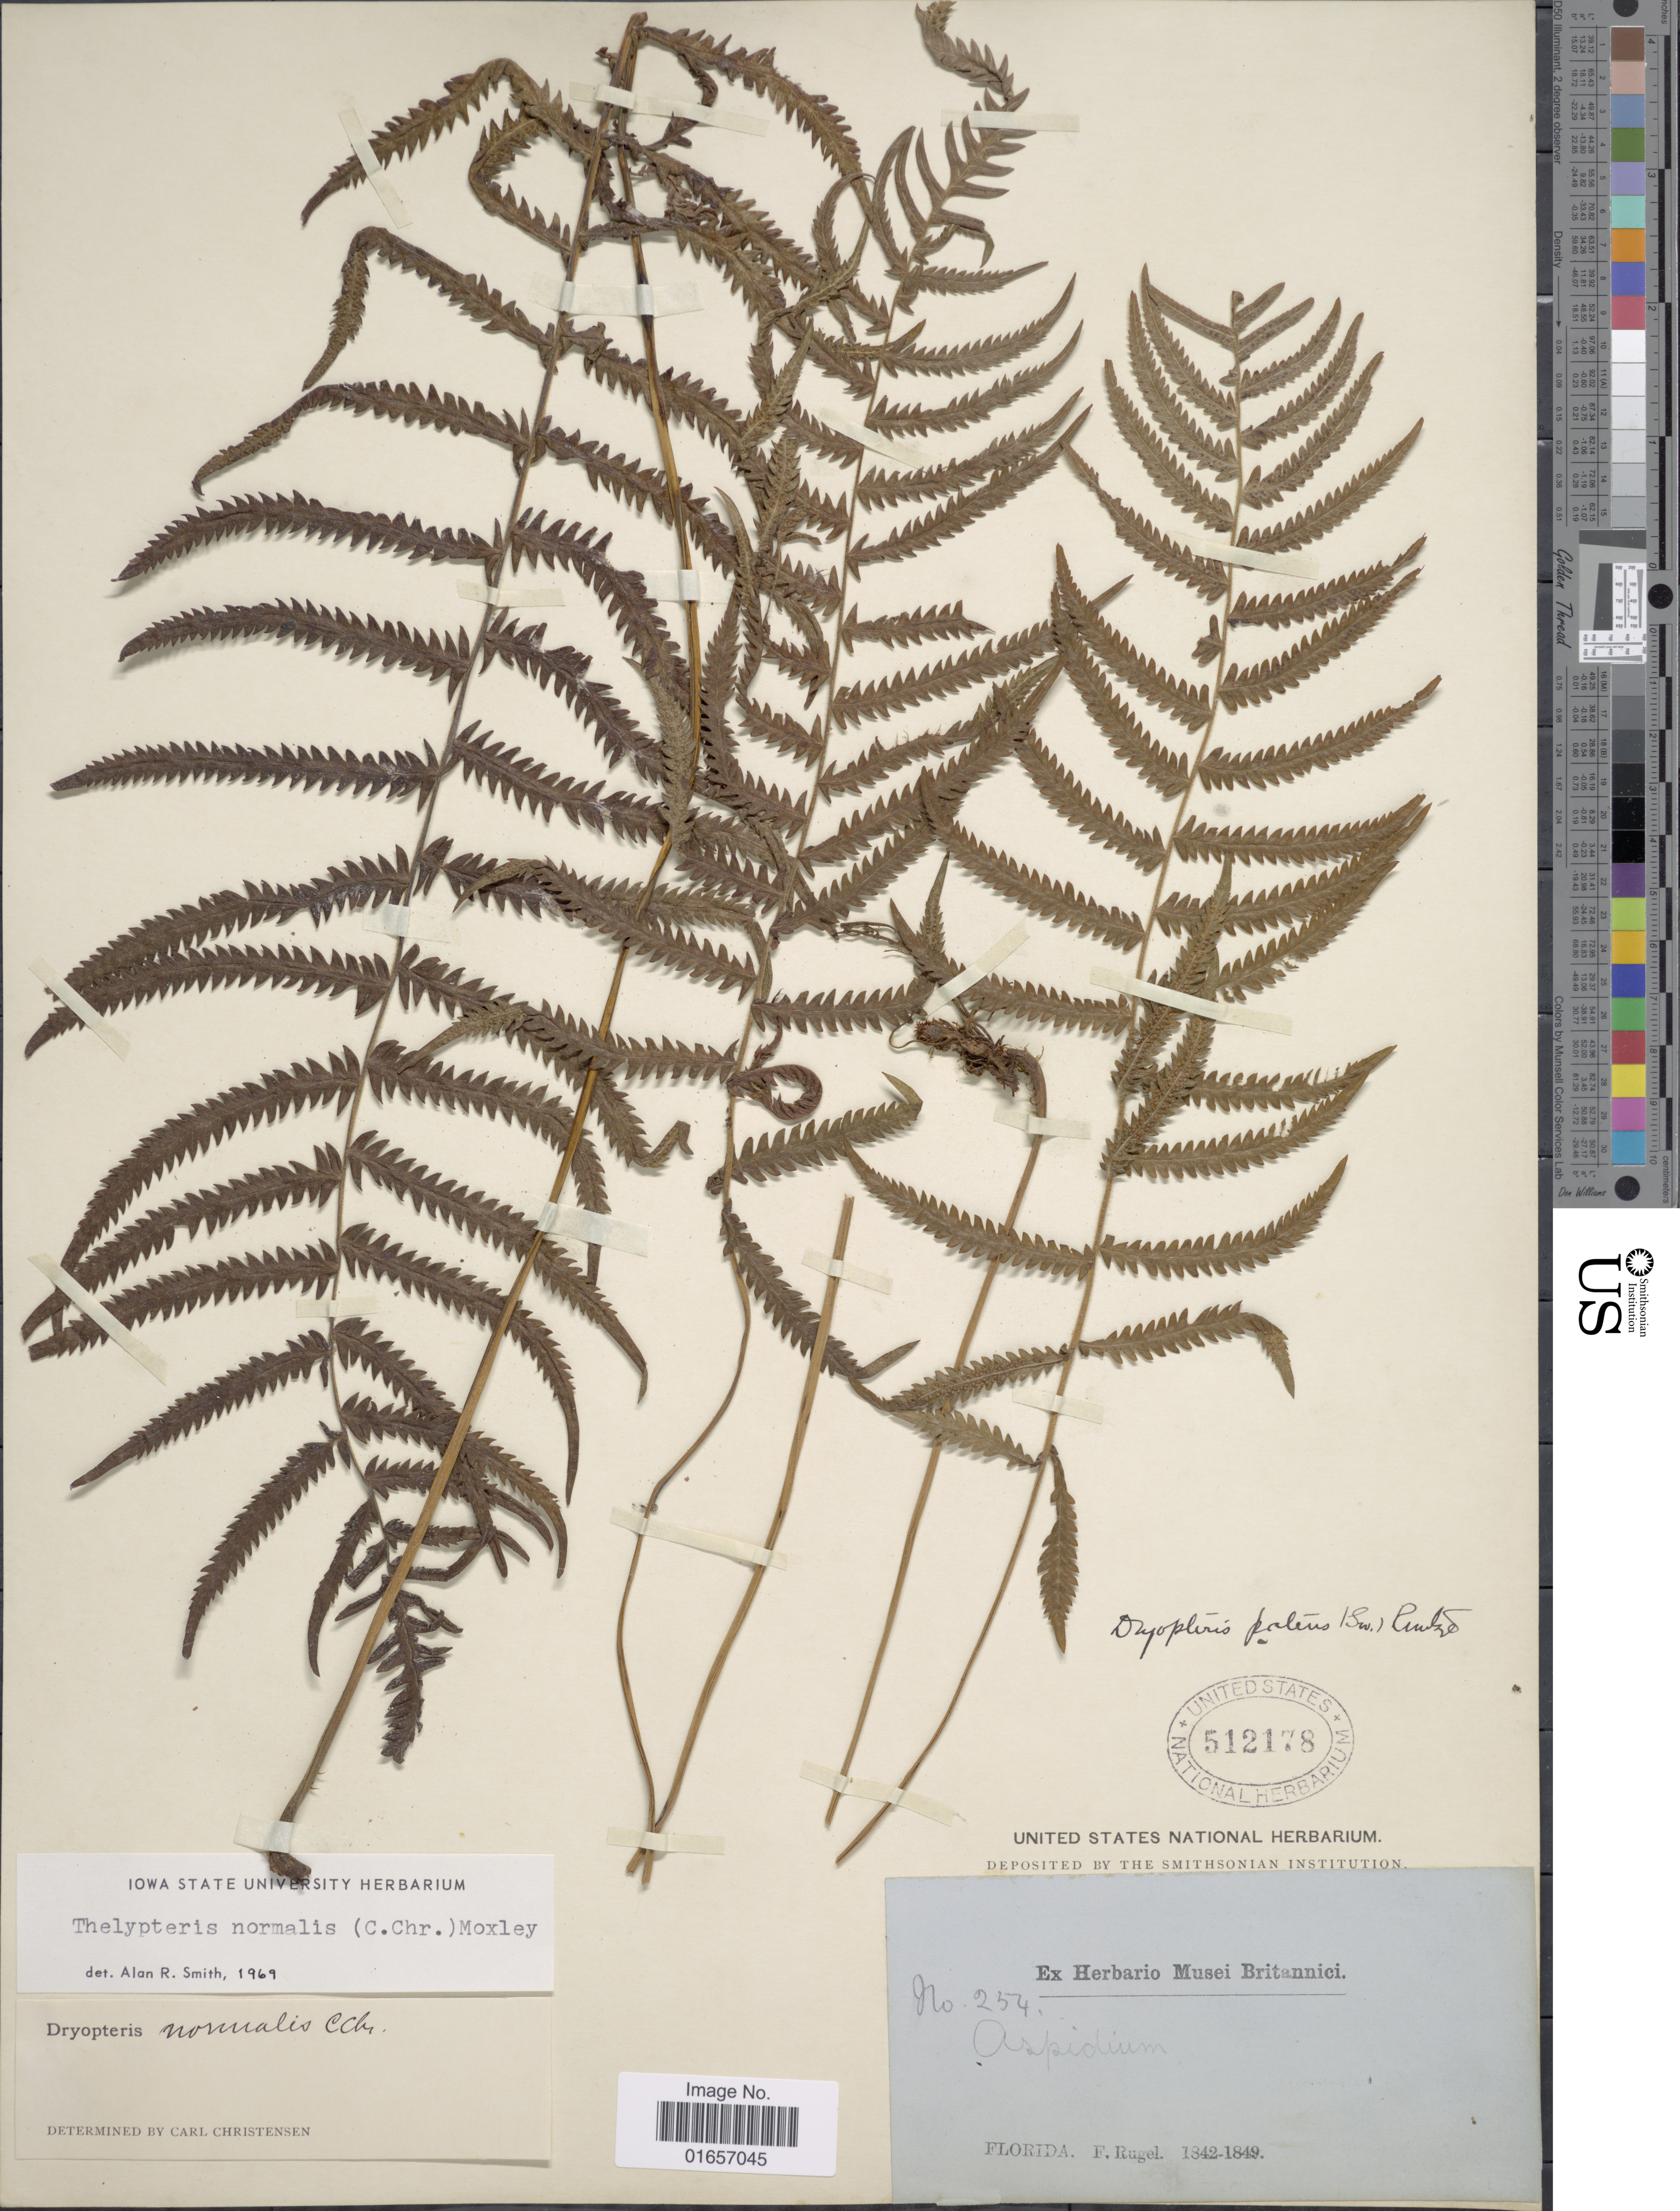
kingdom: Plantae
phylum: Tracheophyta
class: Polypodiopsida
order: Polypodiales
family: Thelypteridaceae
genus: Christella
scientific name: Christella kunthii comb. ined.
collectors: F. Rugel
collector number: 254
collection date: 1842/1849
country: United States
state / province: Florida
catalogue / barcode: US 512178